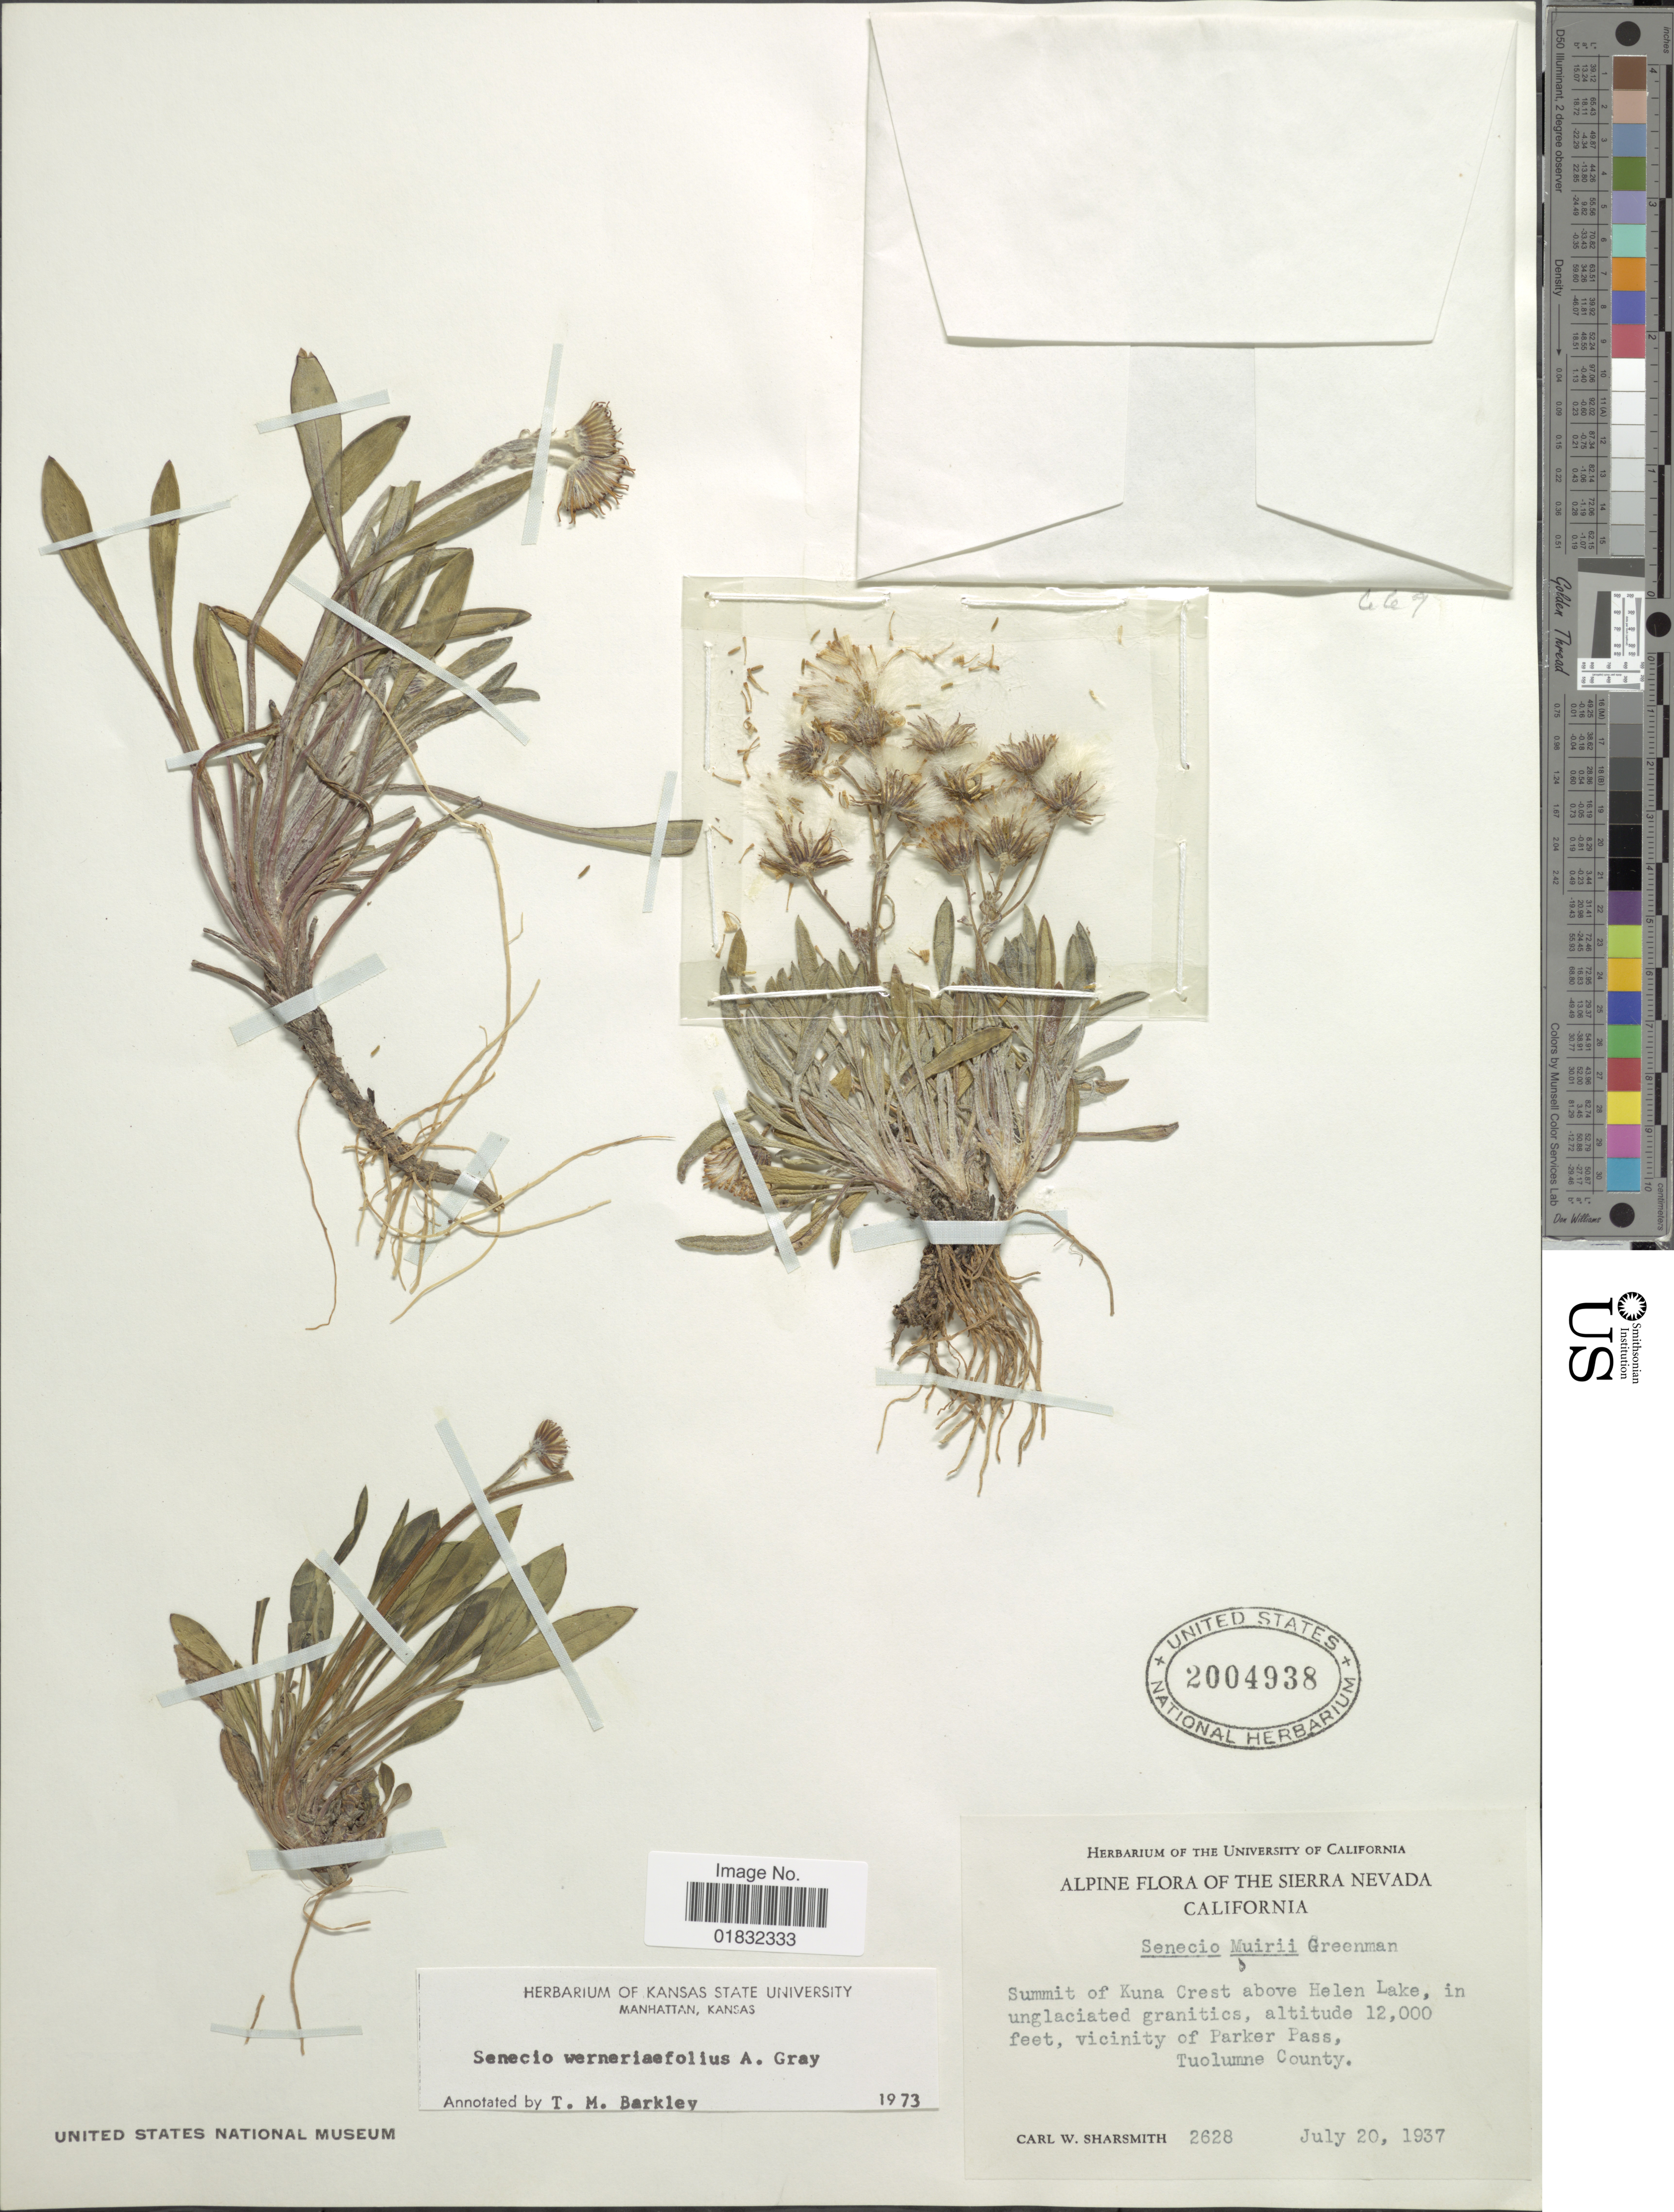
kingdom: Plantae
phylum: Tracheophyta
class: Magnoliopsida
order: Asterales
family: Asteraceae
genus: Packera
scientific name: Packera werneriifolia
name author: (A. Gray) W.A. Weber & Á. Löve ex Trock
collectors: C. Sharsmith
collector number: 2628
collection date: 1937-07-20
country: United States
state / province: California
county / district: Tuolumne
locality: Alpine of The Sierra Nevada, Summit of Kuan Crest above Helen Lake, in unglaciated granitics, vicinity of Parker Pass, Tuolumne County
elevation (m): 3658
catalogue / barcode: US 2004938